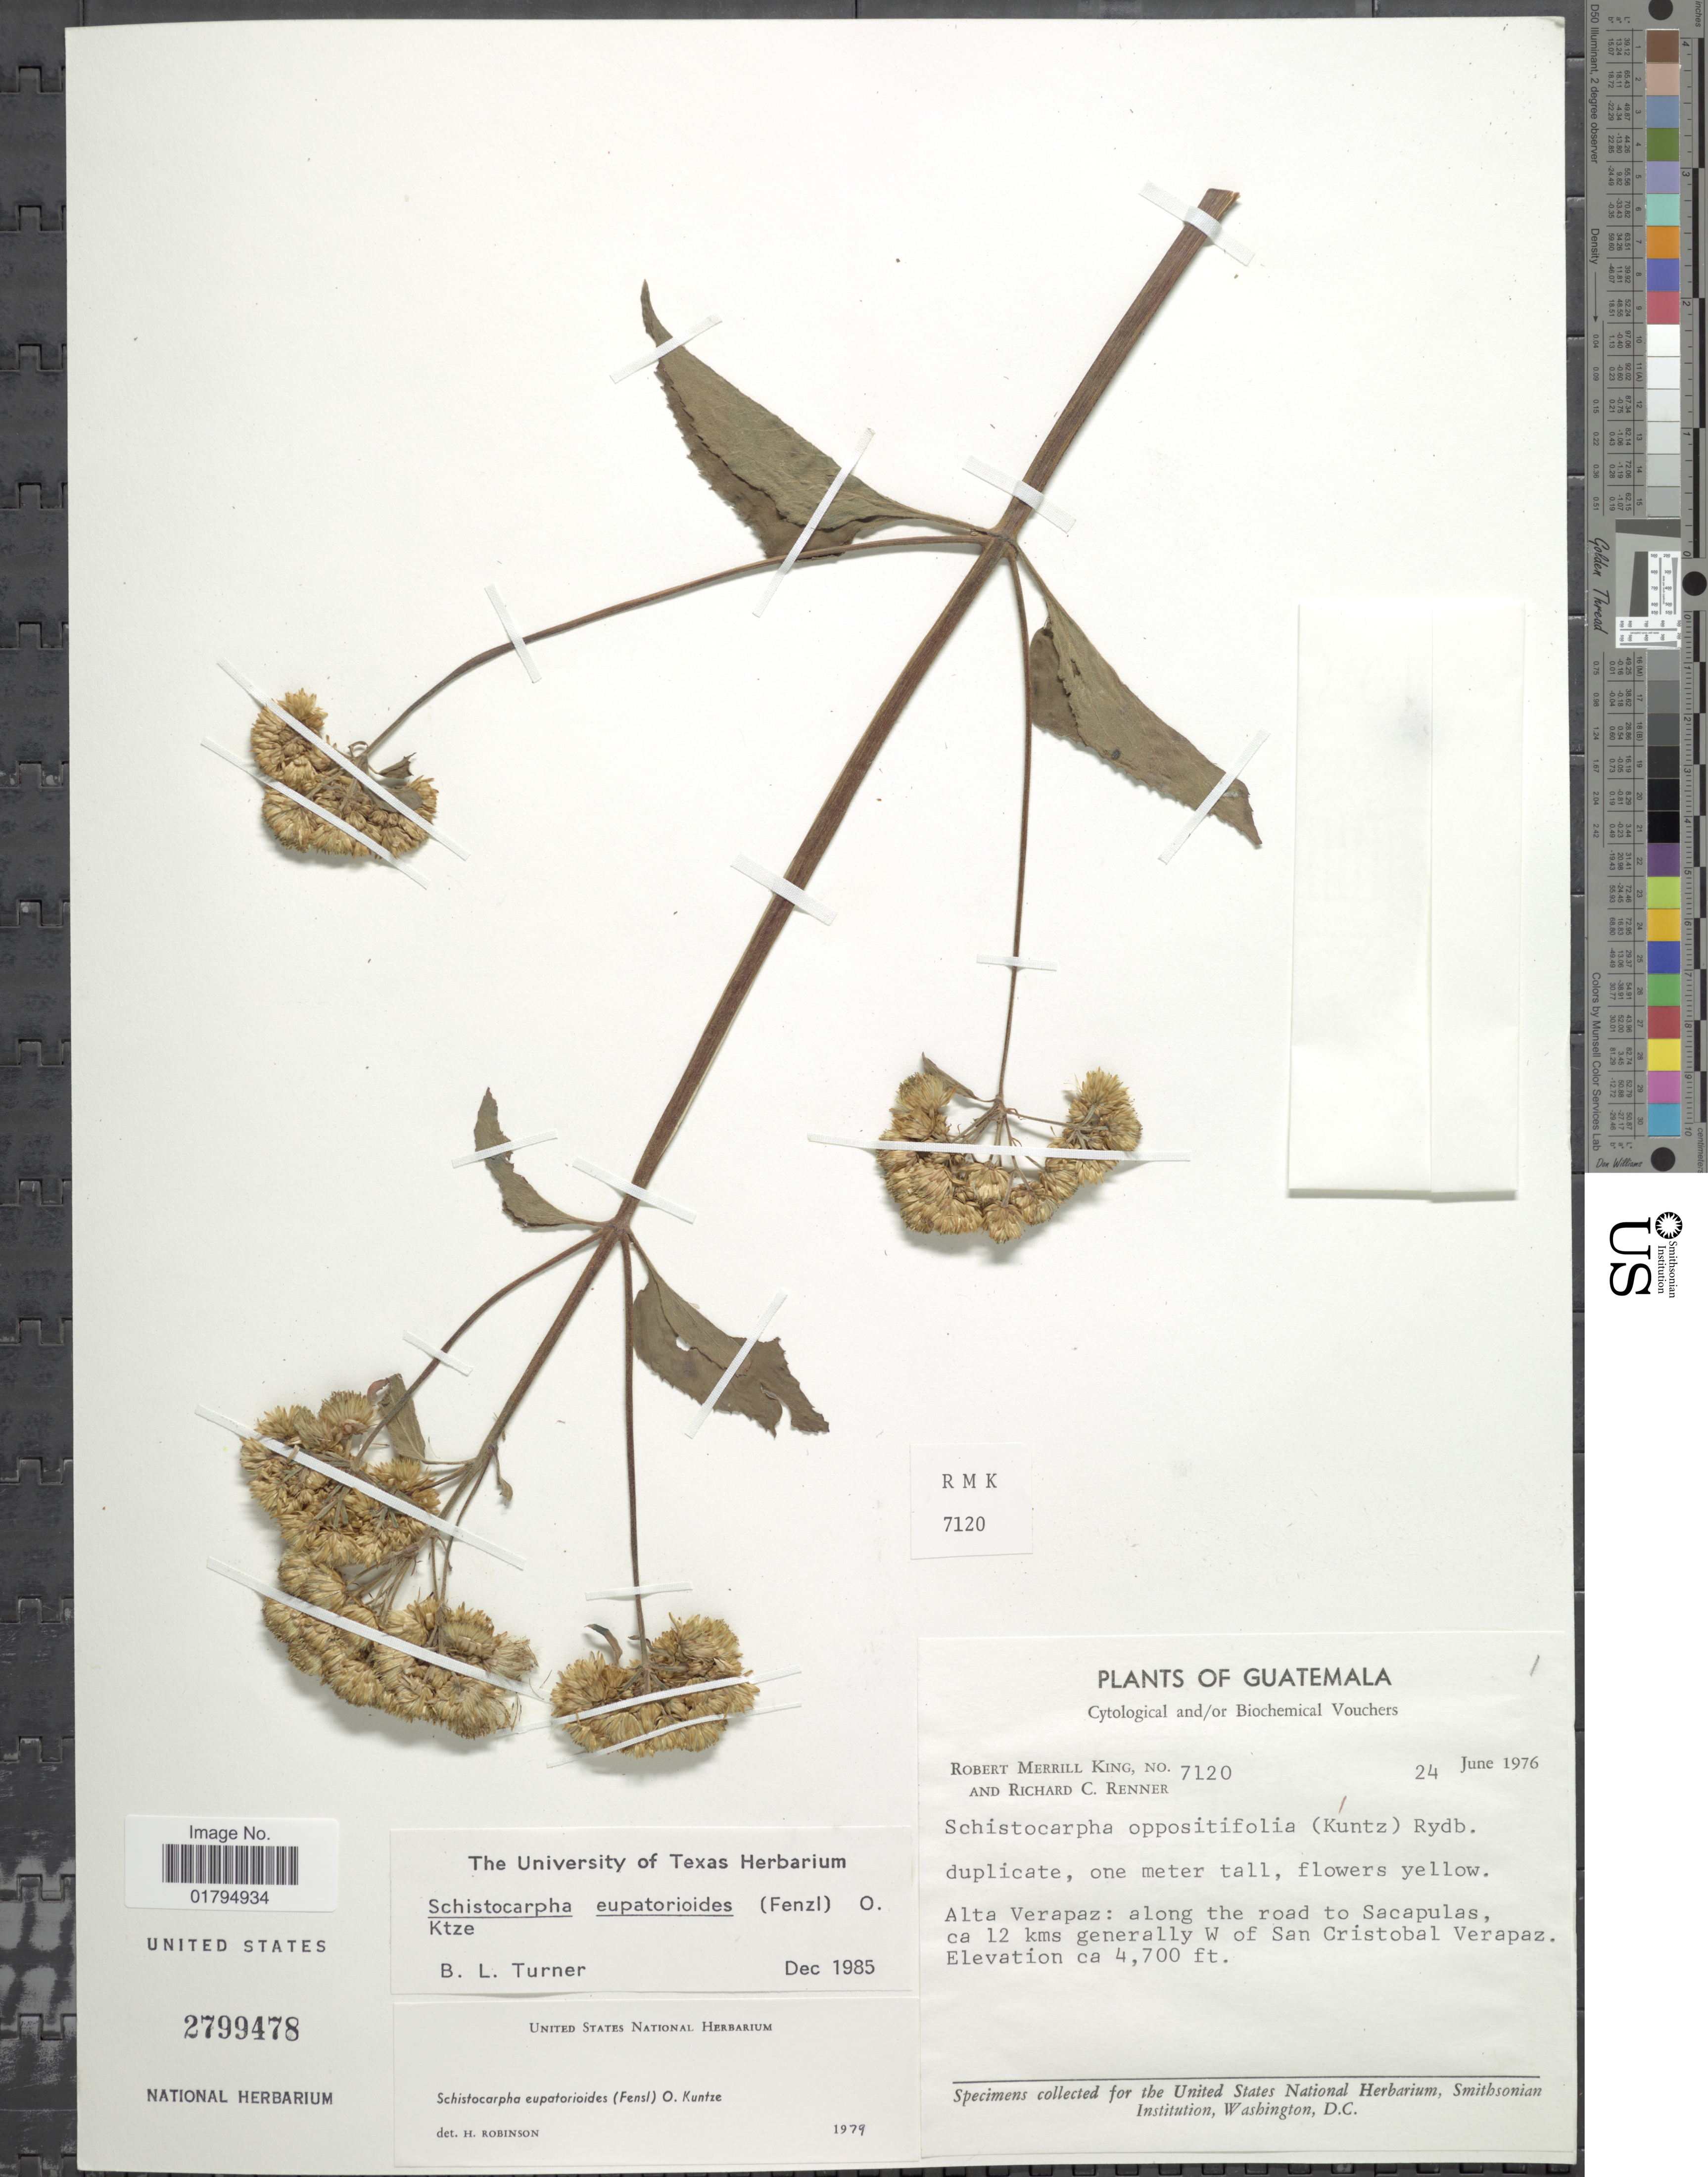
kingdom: Plantae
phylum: Tracheophyta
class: Magnoliopsida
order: Asterales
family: Asteraceae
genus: Schistocarpha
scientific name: Schistocarpha eupatorioides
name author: (Fenzl) Kuntze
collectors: R. M. King & R. C. Renner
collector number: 7120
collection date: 1976-06-24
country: Guatemala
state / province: Alta Verapaz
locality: Along the road to Sacapulas ca 12 kms generally W of San Cristobal Verapaz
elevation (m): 1433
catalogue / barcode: US 2799478